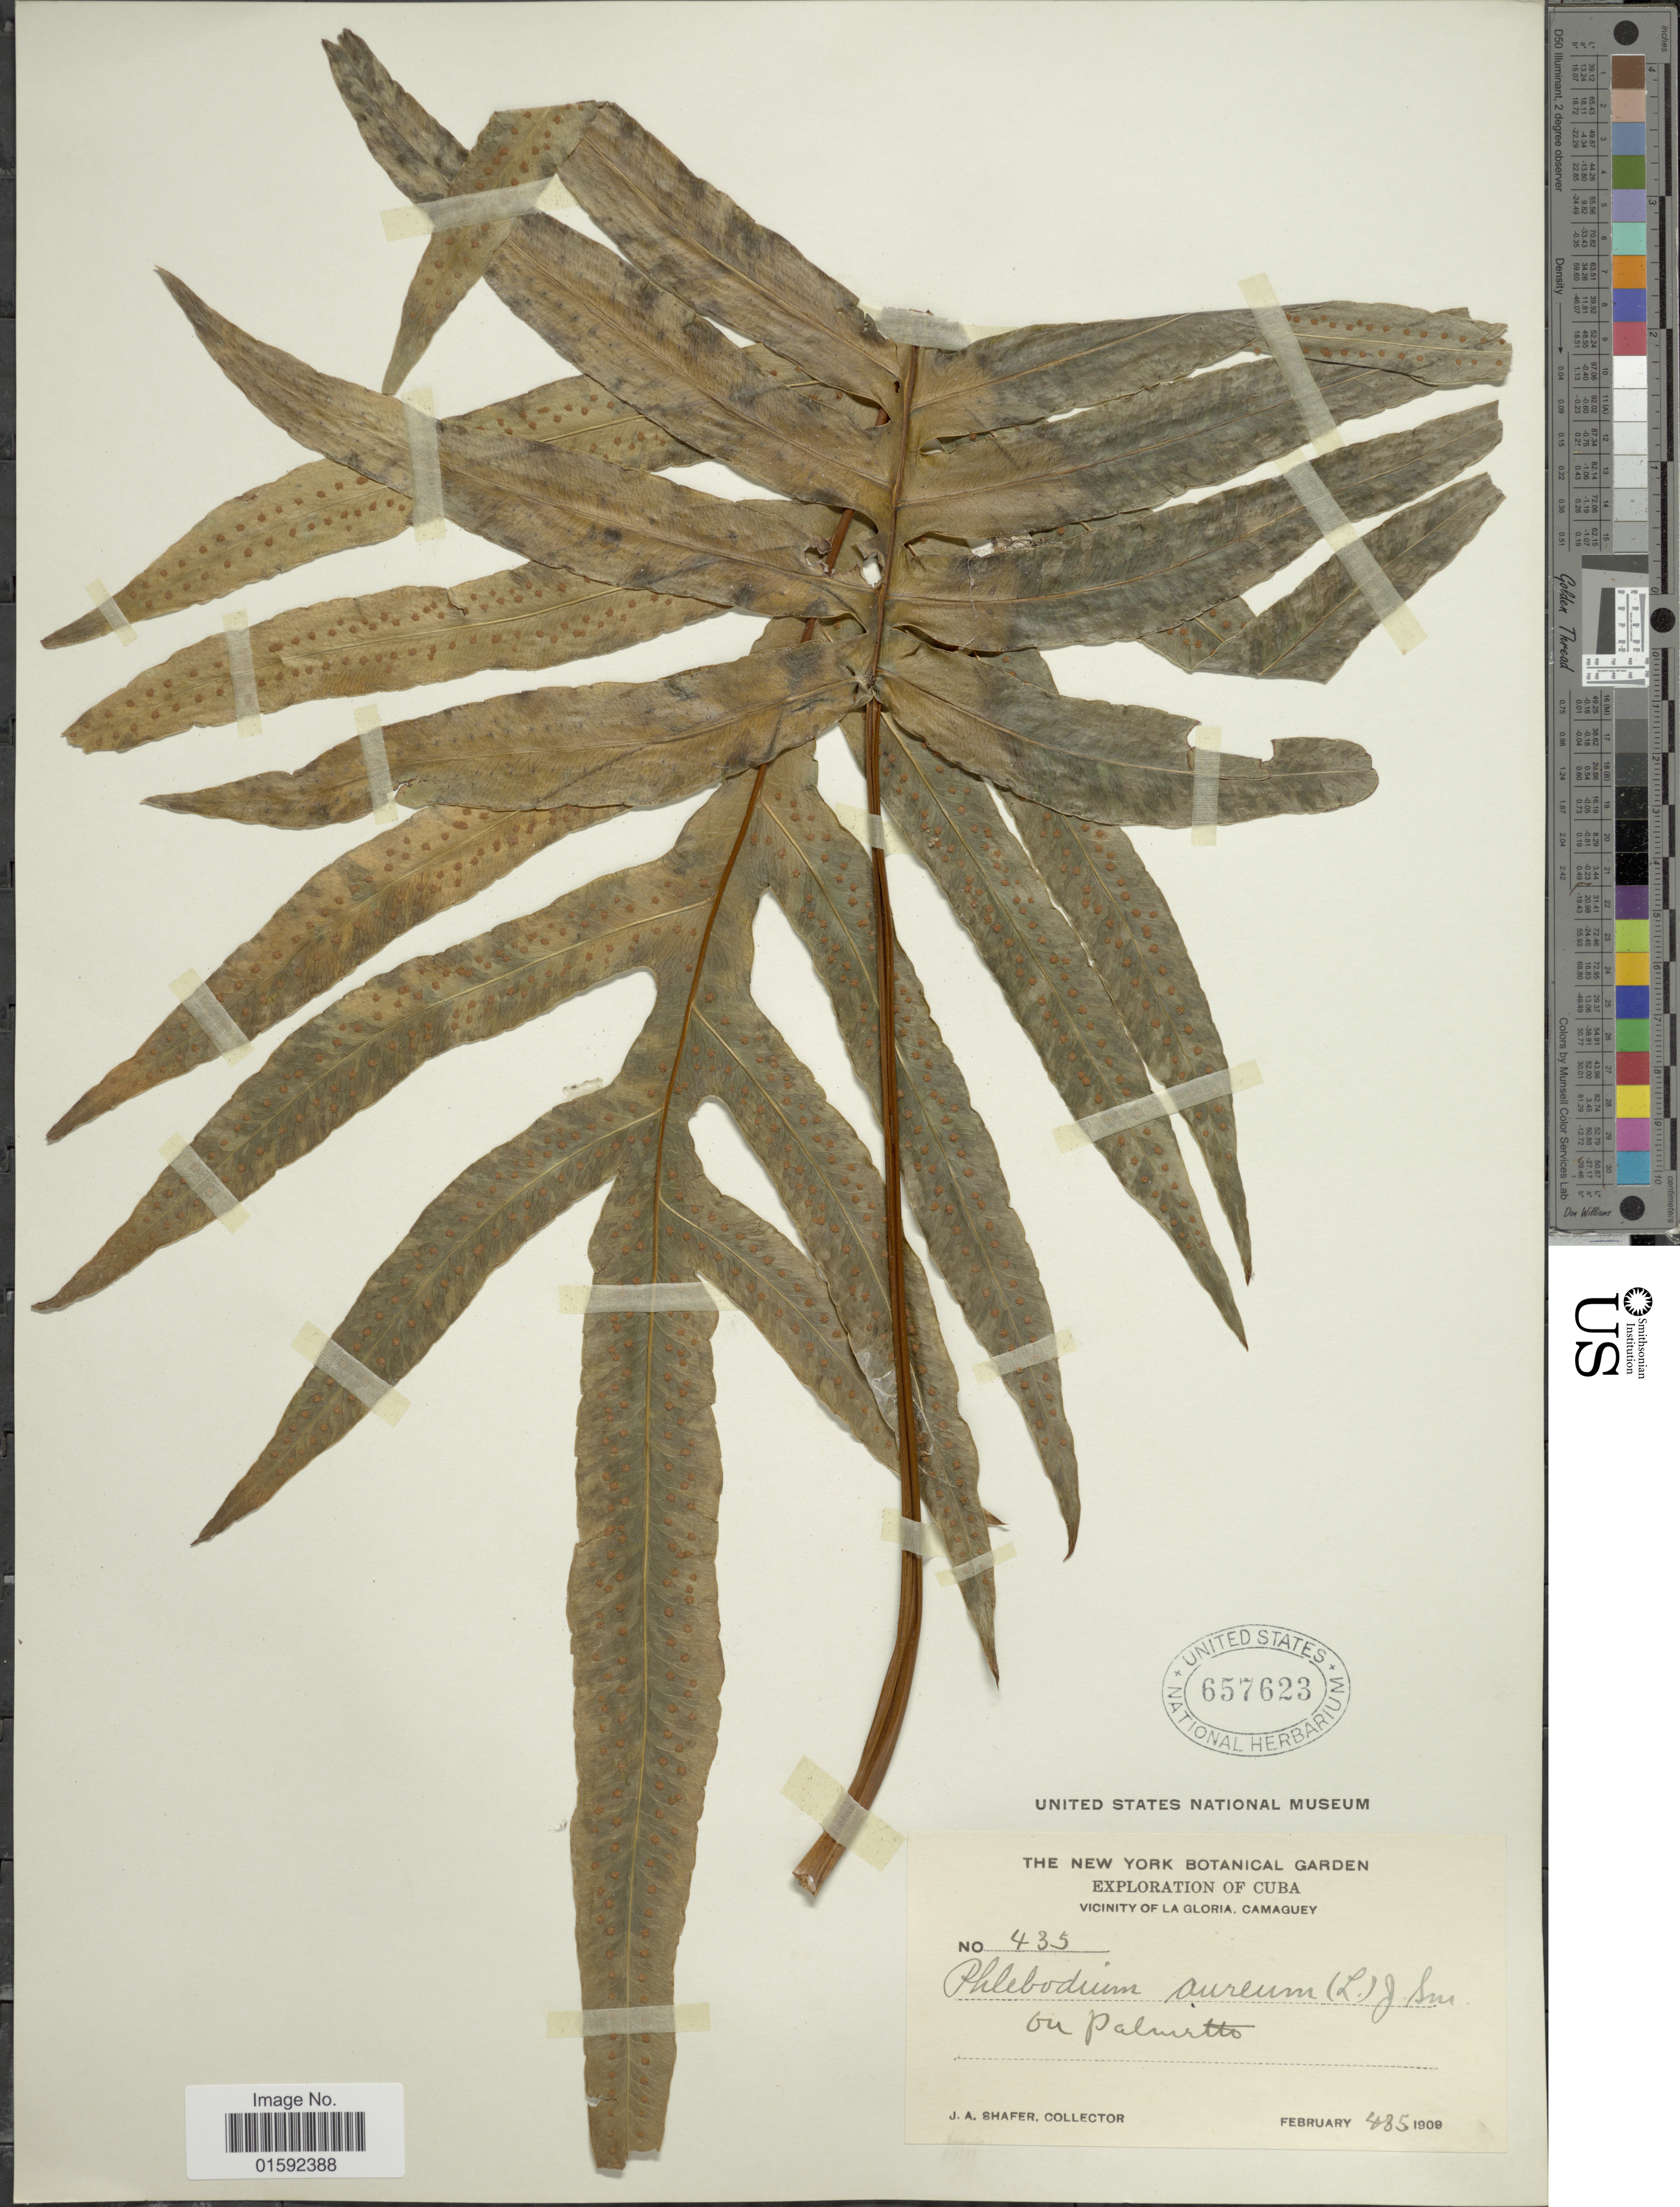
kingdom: Plantae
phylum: Tracheophyta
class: Polypodiopsida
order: Polypodiales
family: Polypodiaceae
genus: Phlebodium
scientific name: Phlebodium aureum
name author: (L.) J. Sm.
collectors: J. A. Shafer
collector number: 435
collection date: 1909-02-04/1909-02-05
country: Cuba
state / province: Camagüey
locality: Cuba, vicinity of La Gloria, Camaguey.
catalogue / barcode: US 657623